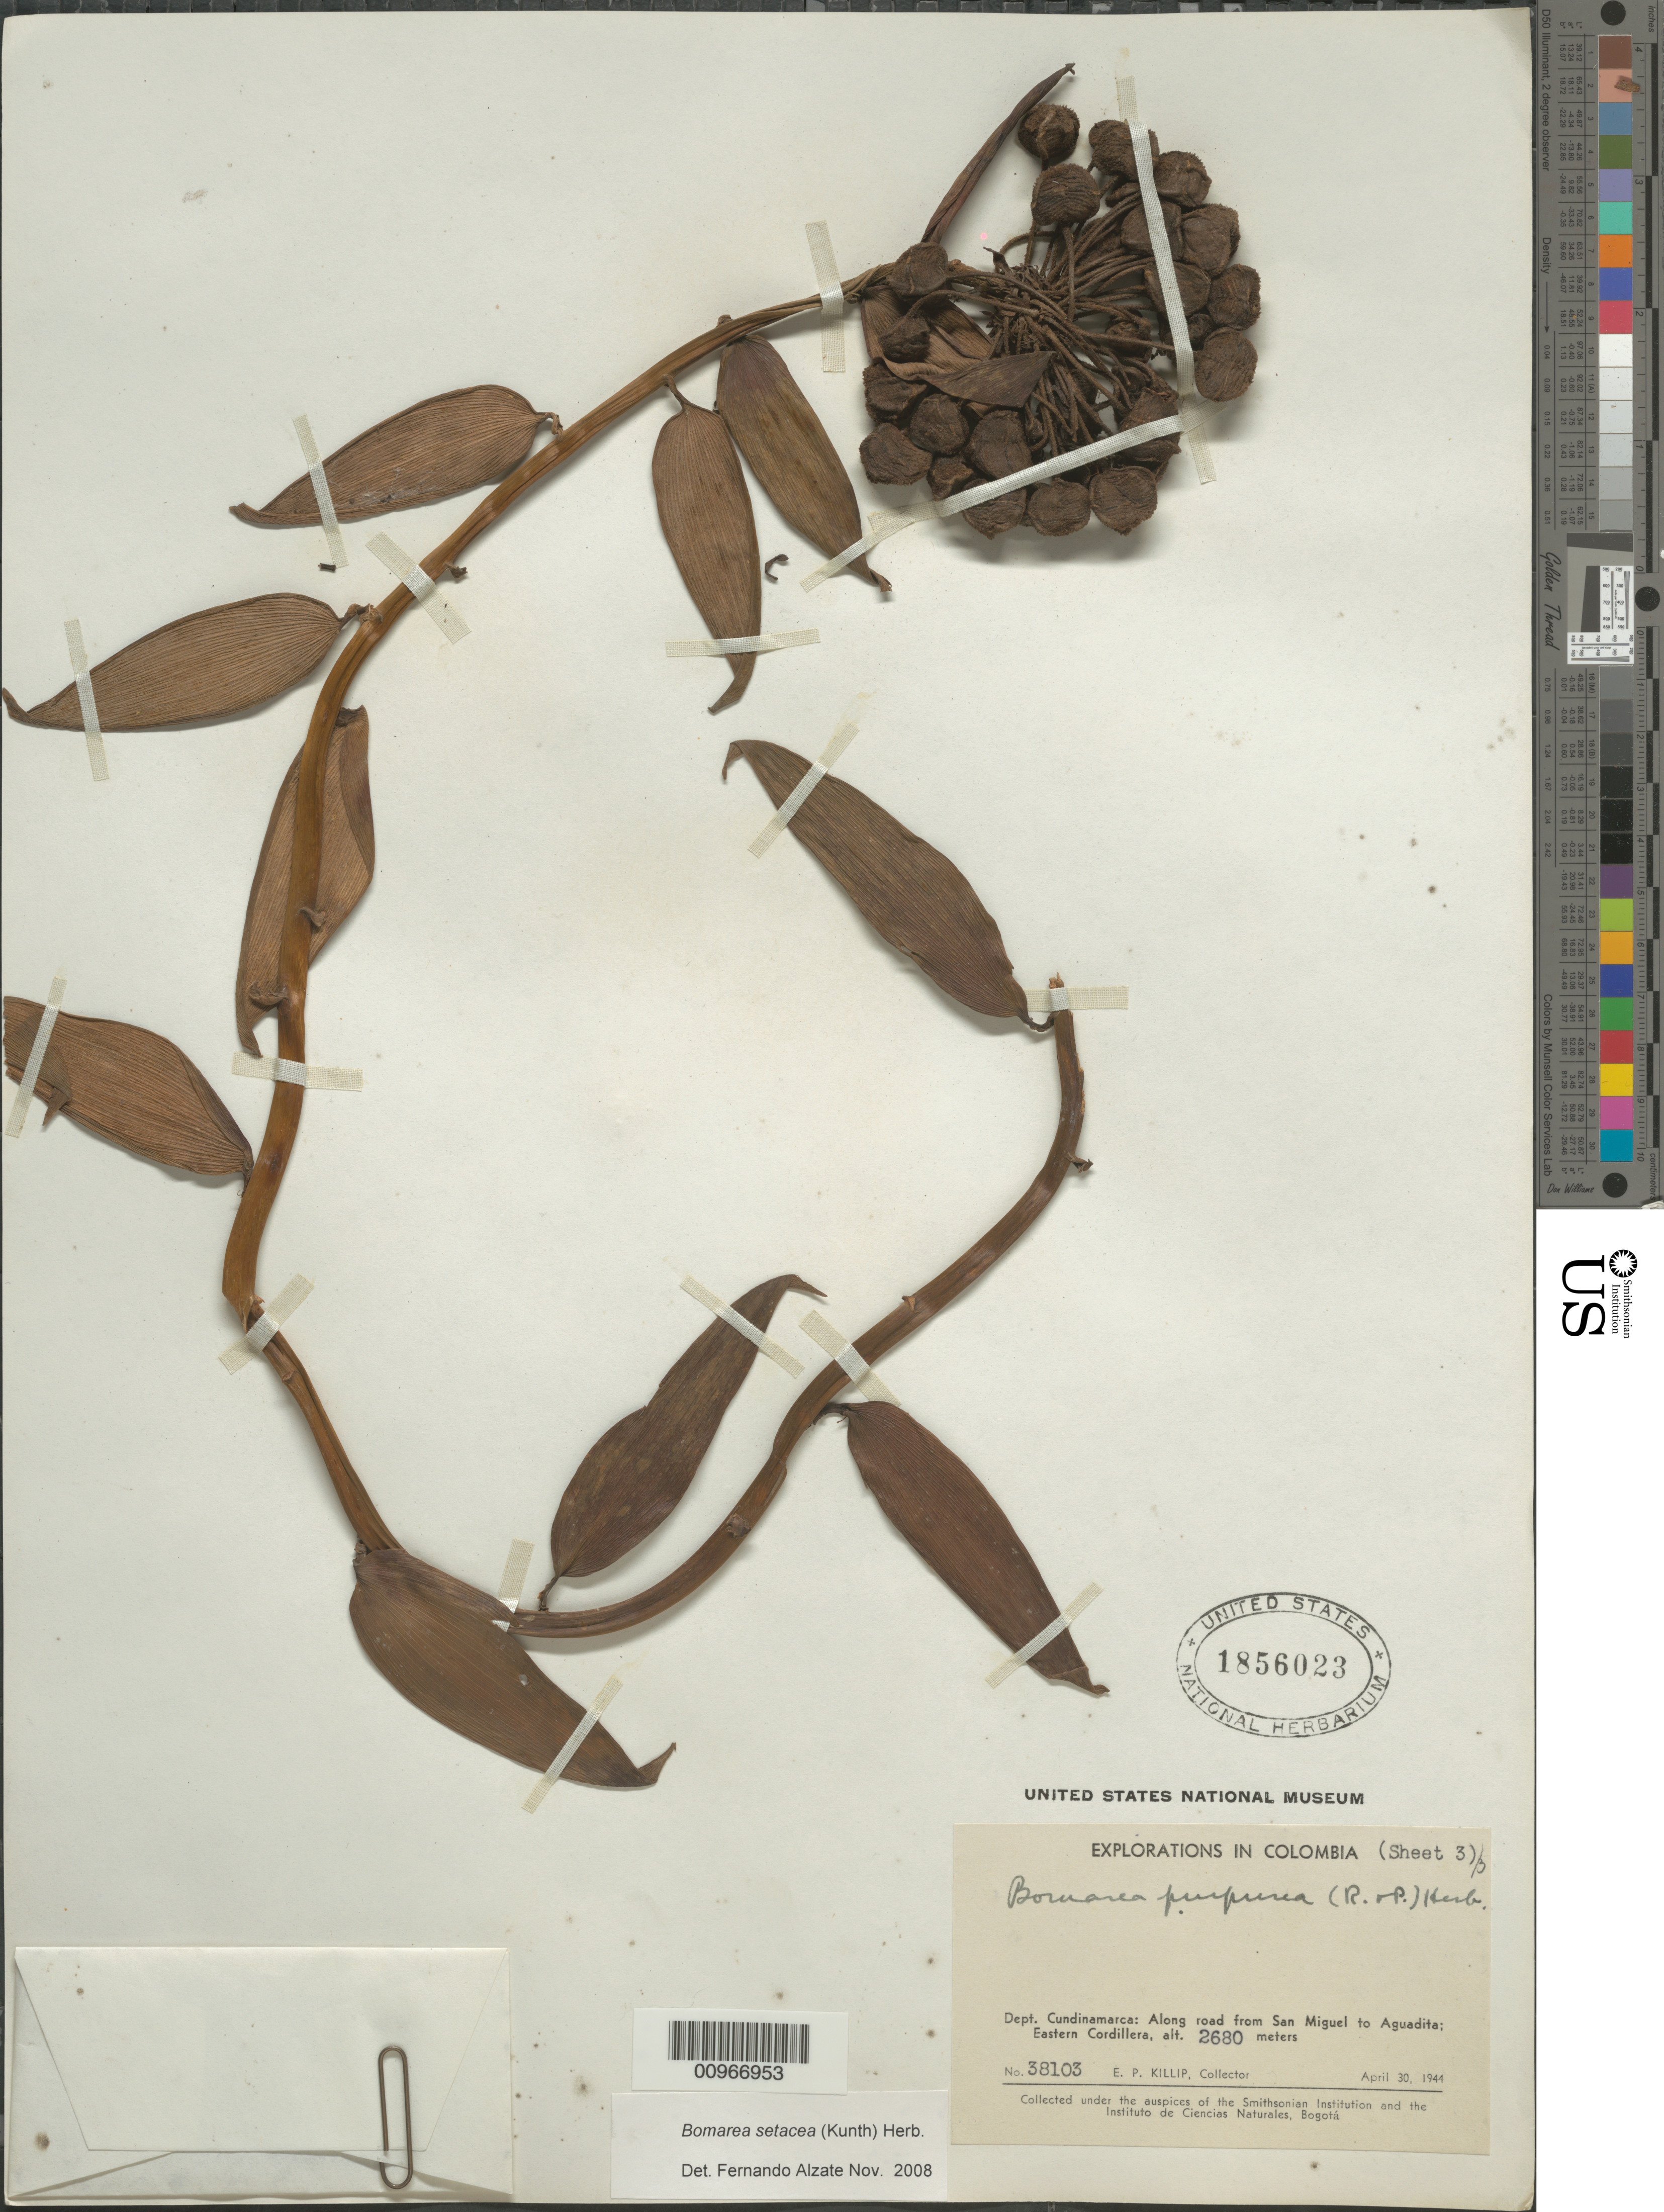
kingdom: Plantae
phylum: Tracheophyta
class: Liliopsida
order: Liliales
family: Alstroemeriaceae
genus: Bomarea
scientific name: Bomarea setacea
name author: (Ruiz & Pav.) Herb.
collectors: E. P. Killip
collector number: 38103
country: Colombia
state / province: Cundinamarca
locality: Road from San Miguel to Aguadita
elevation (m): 2680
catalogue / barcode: US 1856023